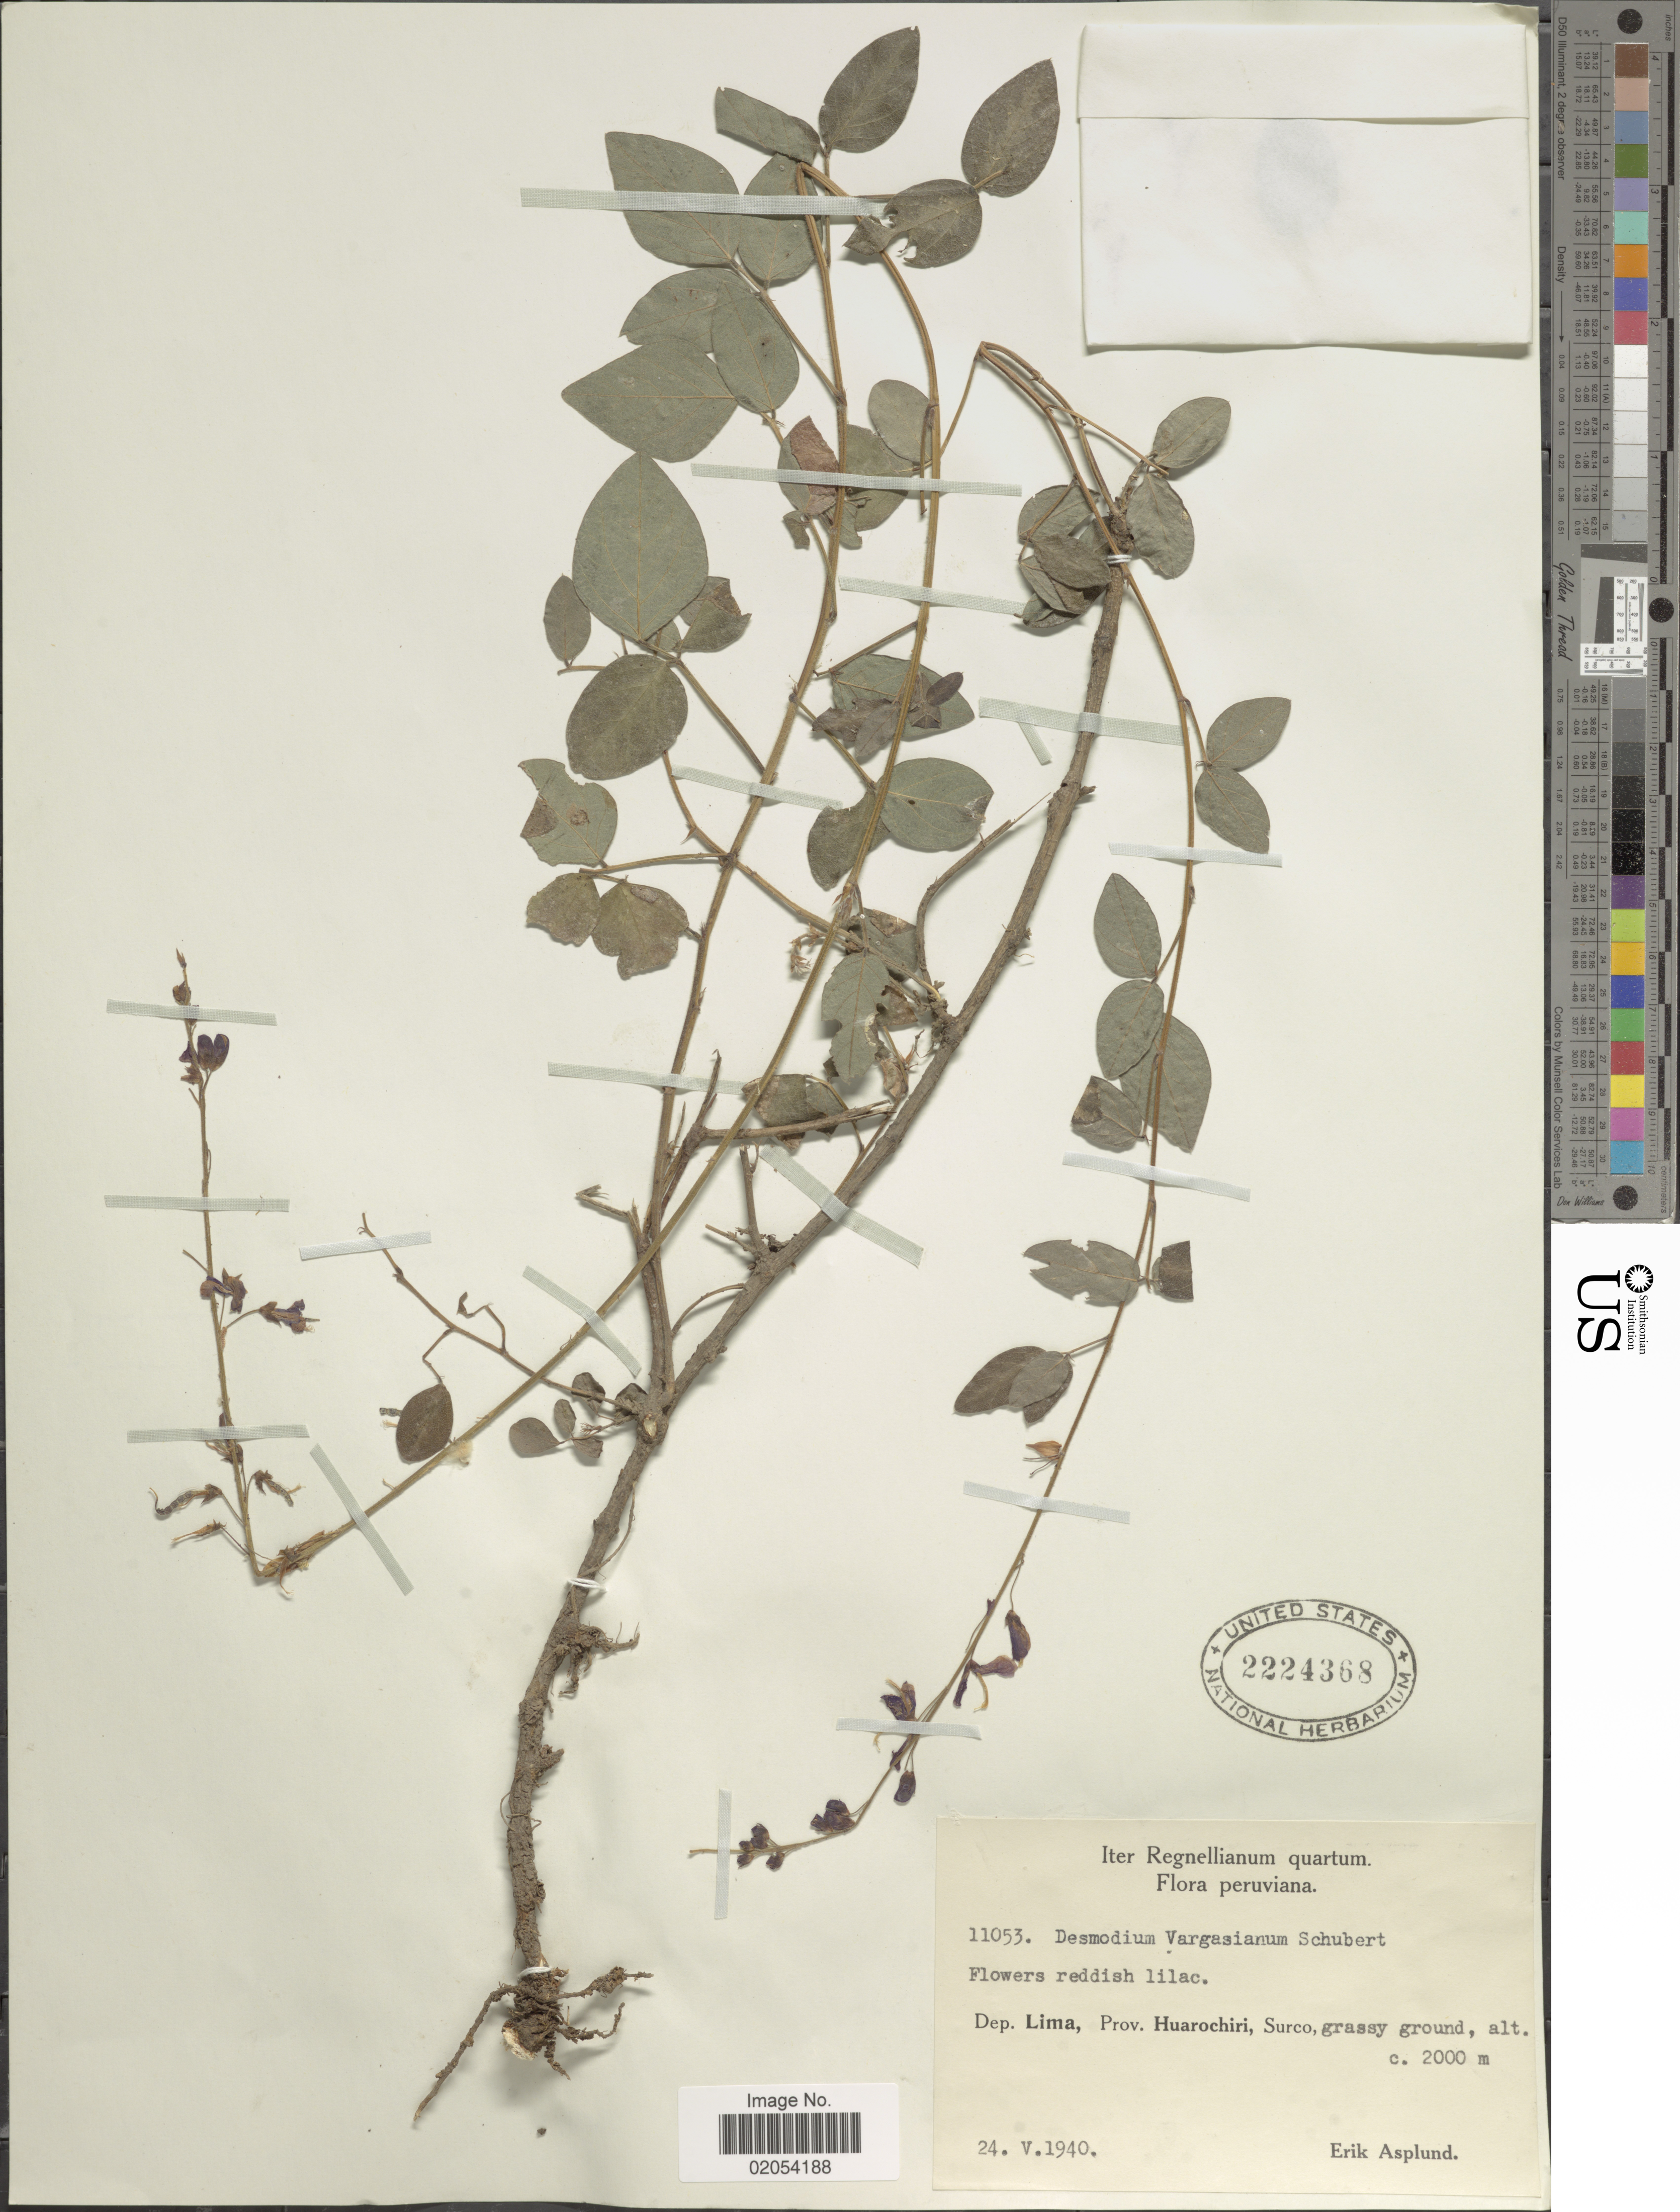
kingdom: Plantae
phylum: Tracheophyta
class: Magnoliopsida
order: Fabales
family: Fabaceae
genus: Desmodium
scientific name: Desmodium vargasianum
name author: B.G. Schub.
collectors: E. Asplund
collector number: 11053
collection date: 1940-05-24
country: Peru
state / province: Lima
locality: Dep. Lima. Prov. Huarochiri, Surco grassy ground.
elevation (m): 2000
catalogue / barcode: US 2224368